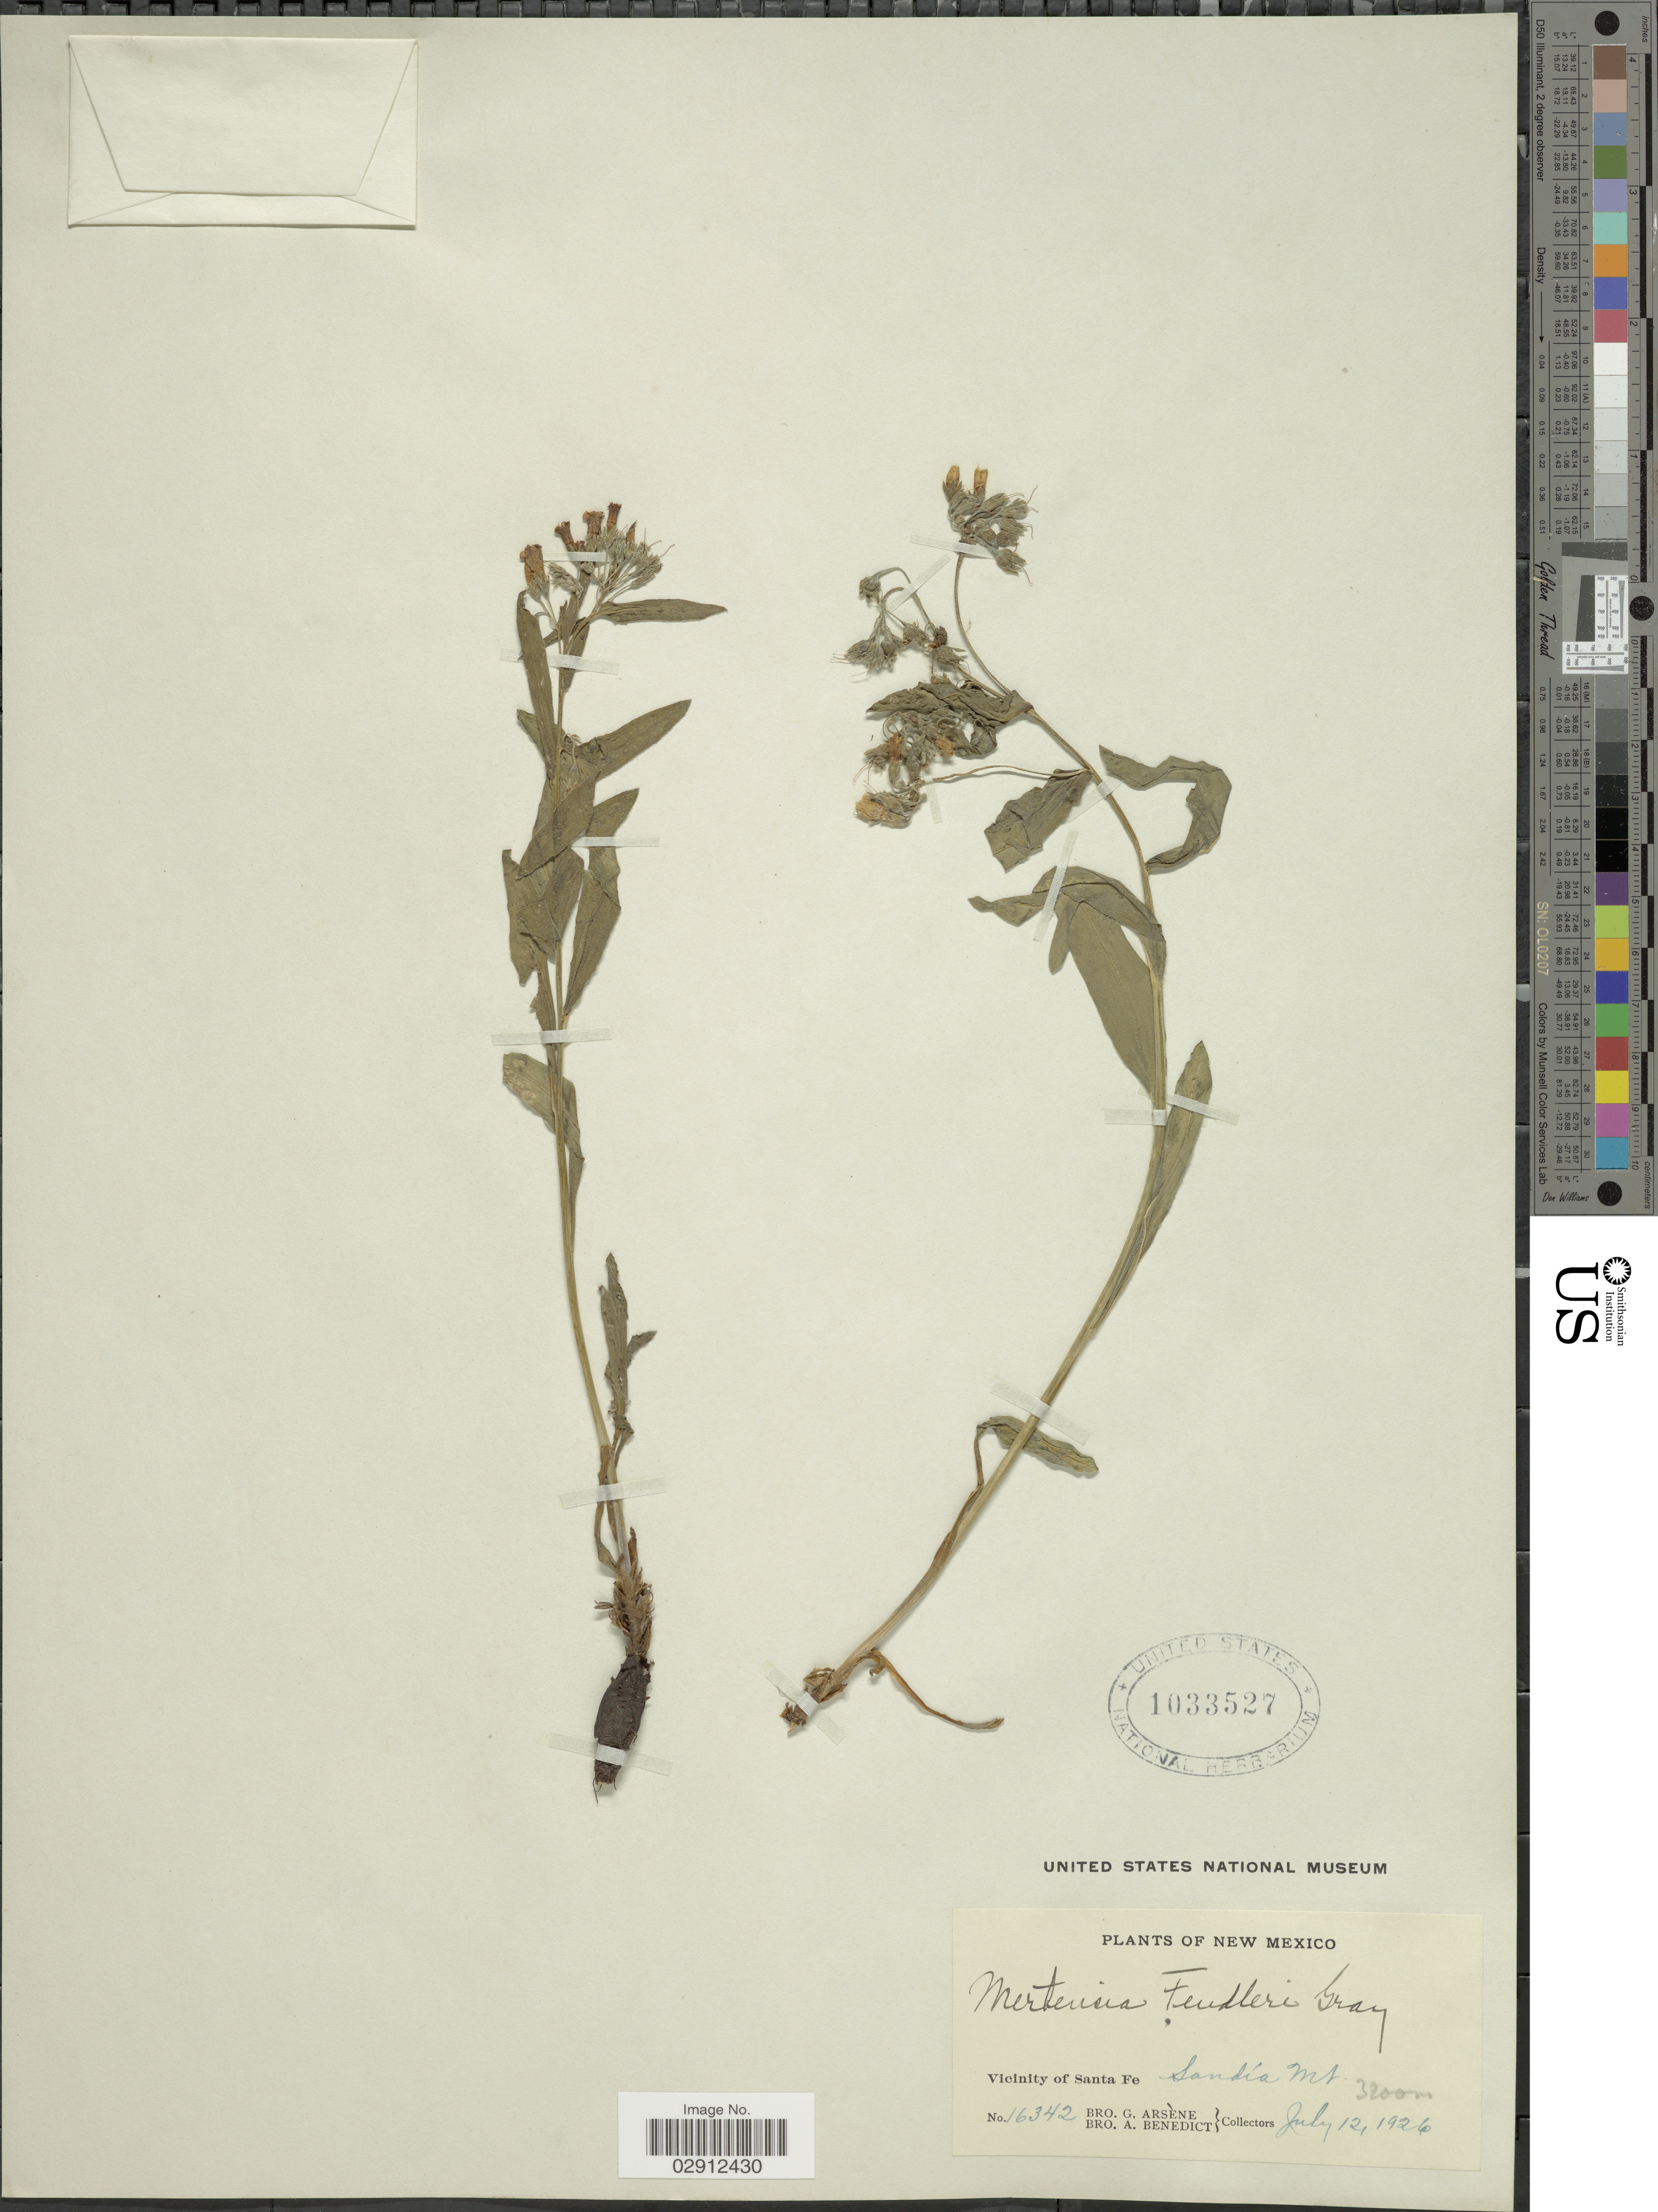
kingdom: Plantae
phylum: Tracheophyta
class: Magnoliopsida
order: Boraginales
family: Boraginaceae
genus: Mertensia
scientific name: Mertensia lanceolata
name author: (Pursh) DC. ex A. DC.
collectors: Bro. G. Arsène & Bro. A. Benedict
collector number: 16342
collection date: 1926-07-12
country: United States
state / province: New Mexico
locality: Vicinity of Santa Fe. Sandia Mt.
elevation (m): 3200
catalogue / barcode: US 1033527